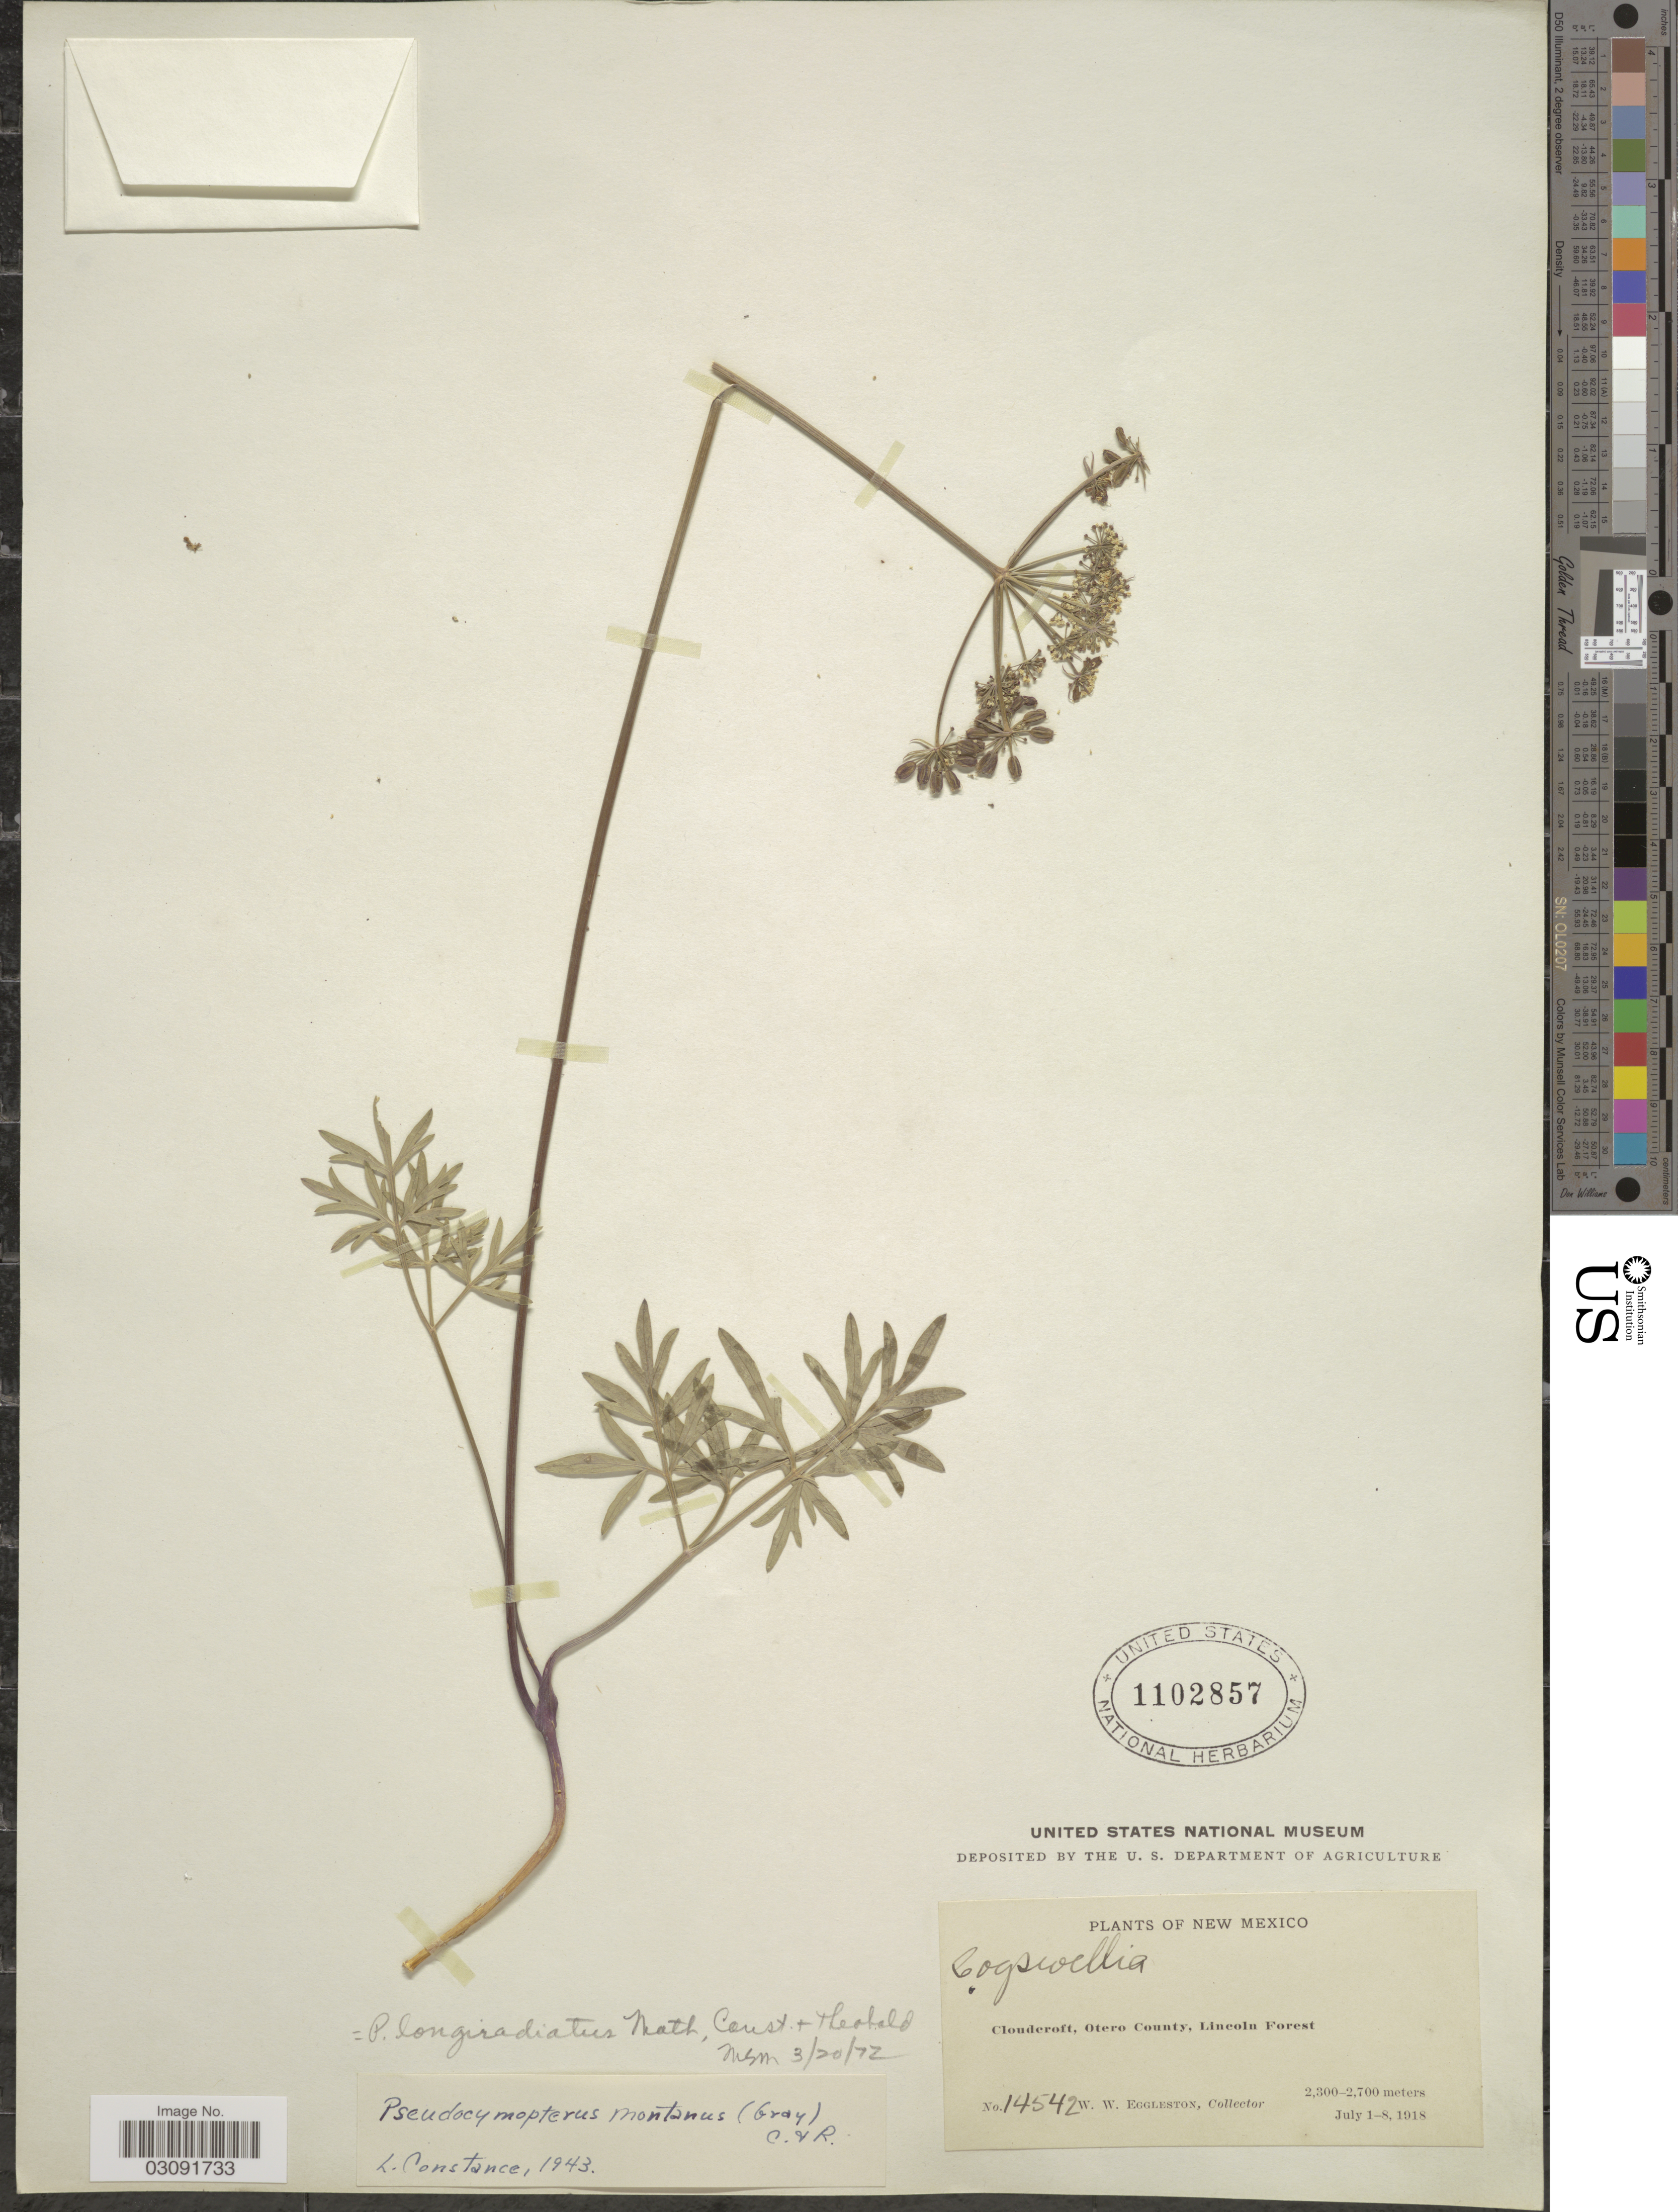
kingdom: Plantae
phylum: Tracheophyta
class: Magnoliopsida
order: Apiales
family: Apiaceae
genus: Pseudocymopterus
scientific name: Pseudocymopterus montanus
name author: (A. Gray) J.M. Coult. & Rose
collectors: W. W. Eggleston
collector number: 14542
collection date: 1918-07-01/1918-07-08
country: United States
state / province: New Mexico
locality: Cloudcroft, Otero County, Lincoln Forest.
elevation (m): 2300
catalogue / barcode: US 1102857